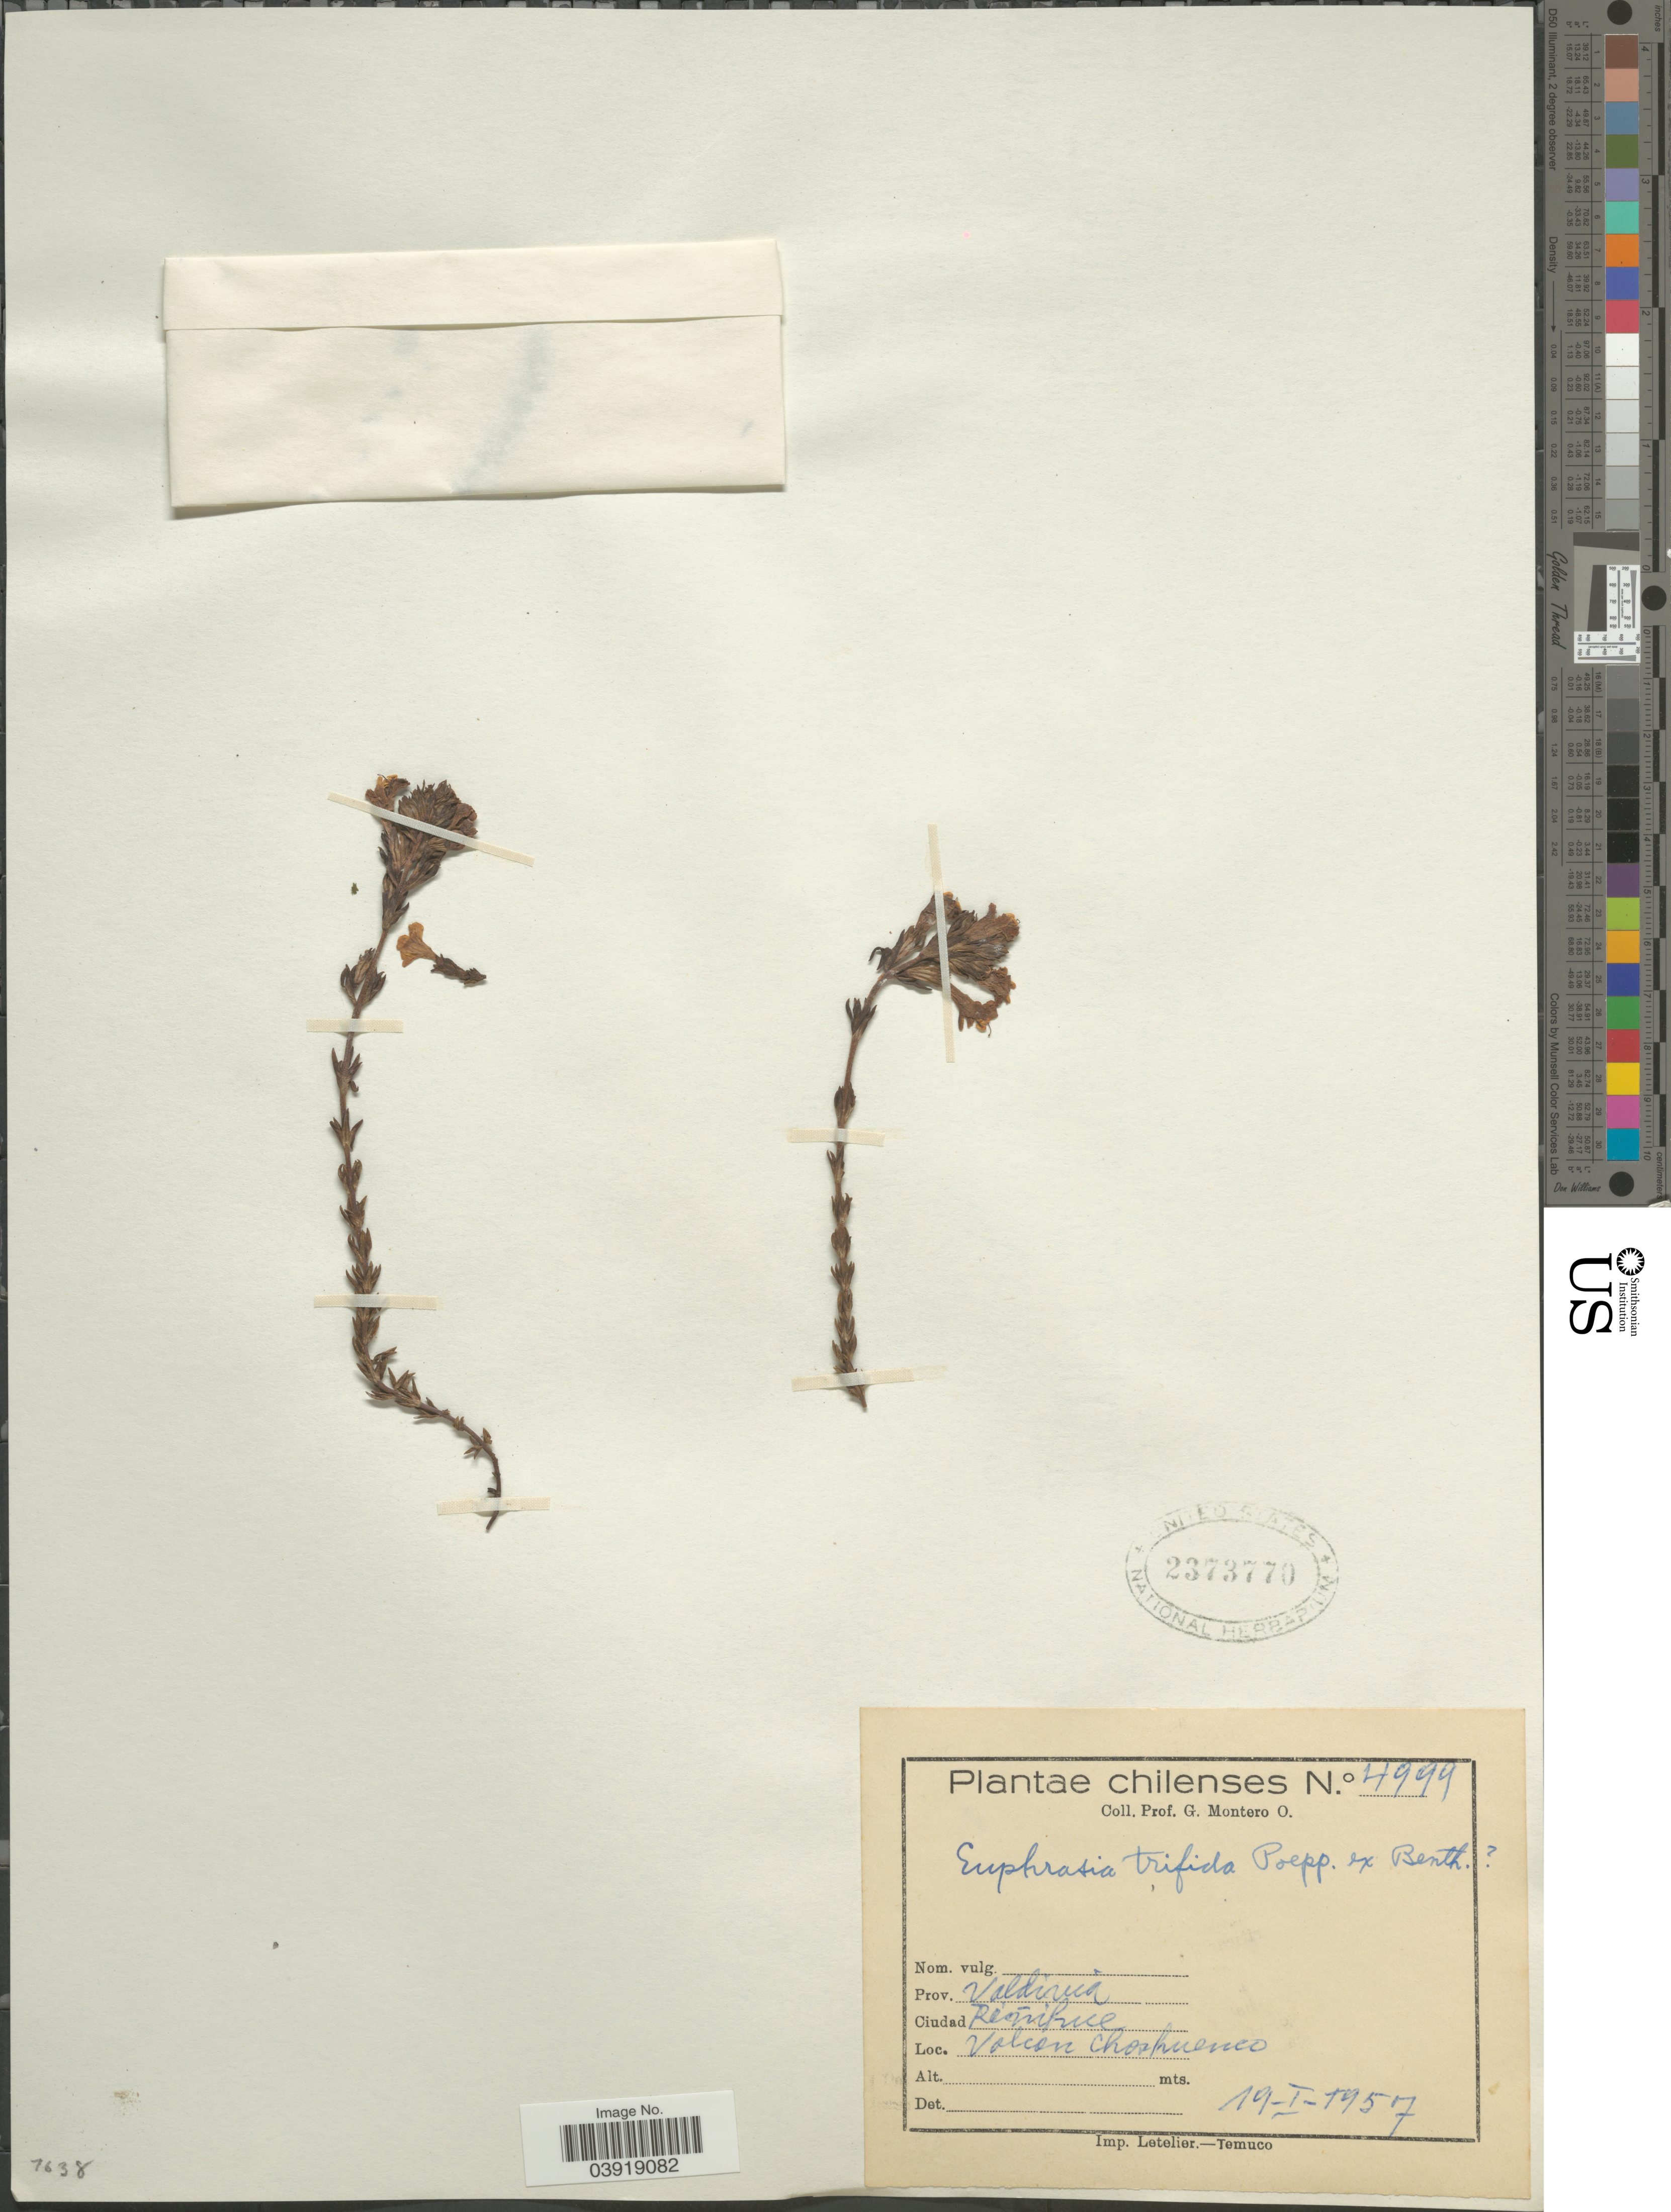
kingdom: Plantae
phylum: Tracheophyta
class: Magnoliopsida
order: Lamiales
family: Orobanchaceae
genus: Euphrasia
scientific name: Euphrasia trifida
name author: Poepp. ex Benth.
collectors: G. Montero O.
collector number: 4999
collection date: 1957-01-19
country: Chile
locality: Prov. Valdivia. Ciudad Riñihue. Volcan Choshuenco.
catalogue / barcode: US 2373770